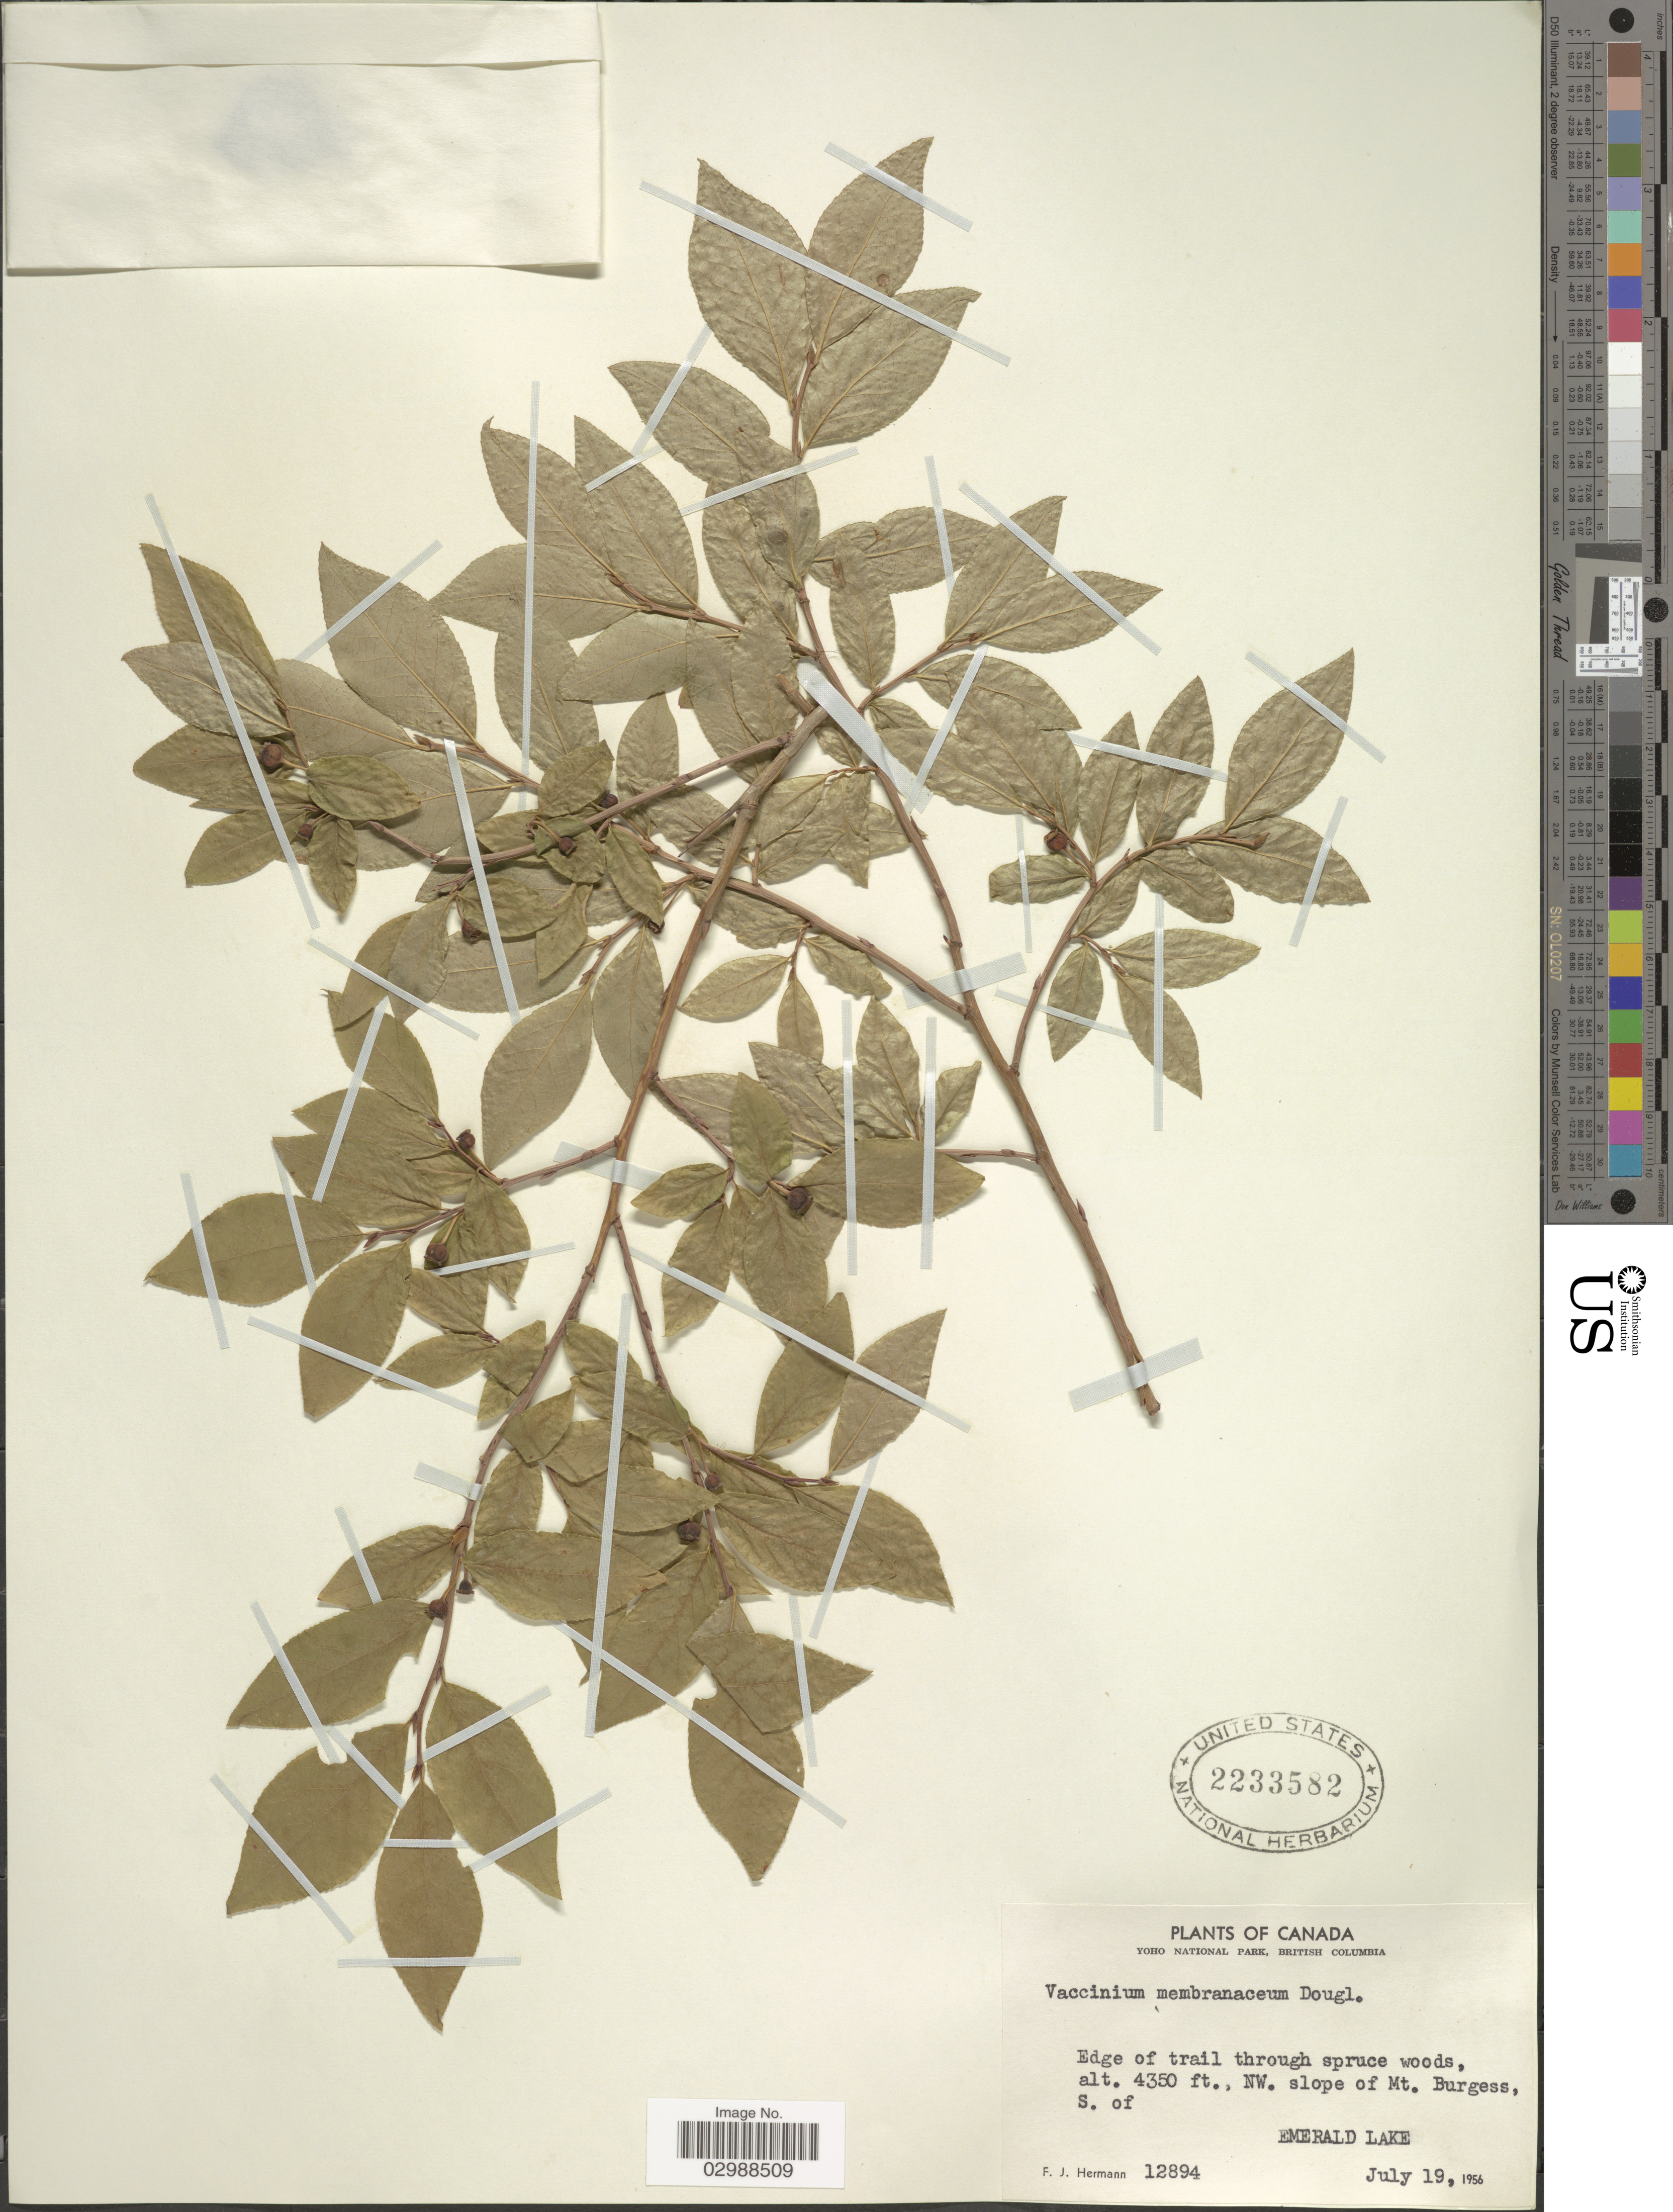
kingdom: Plantae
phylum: Tracheophyta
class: Magnoliopsida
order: Ericales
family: Ericaceae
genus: Vaccinium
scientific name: Vaccinium membranaceum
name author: Douglas ex Torr.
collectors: F. J. Hermann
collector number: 12894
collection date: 1956-07-19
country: Canada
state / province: British Columbia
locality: Yoho National Park, NW. slope of Mt. Burgess, Emerald Lake.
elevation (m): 1326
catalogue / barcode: US 2233582